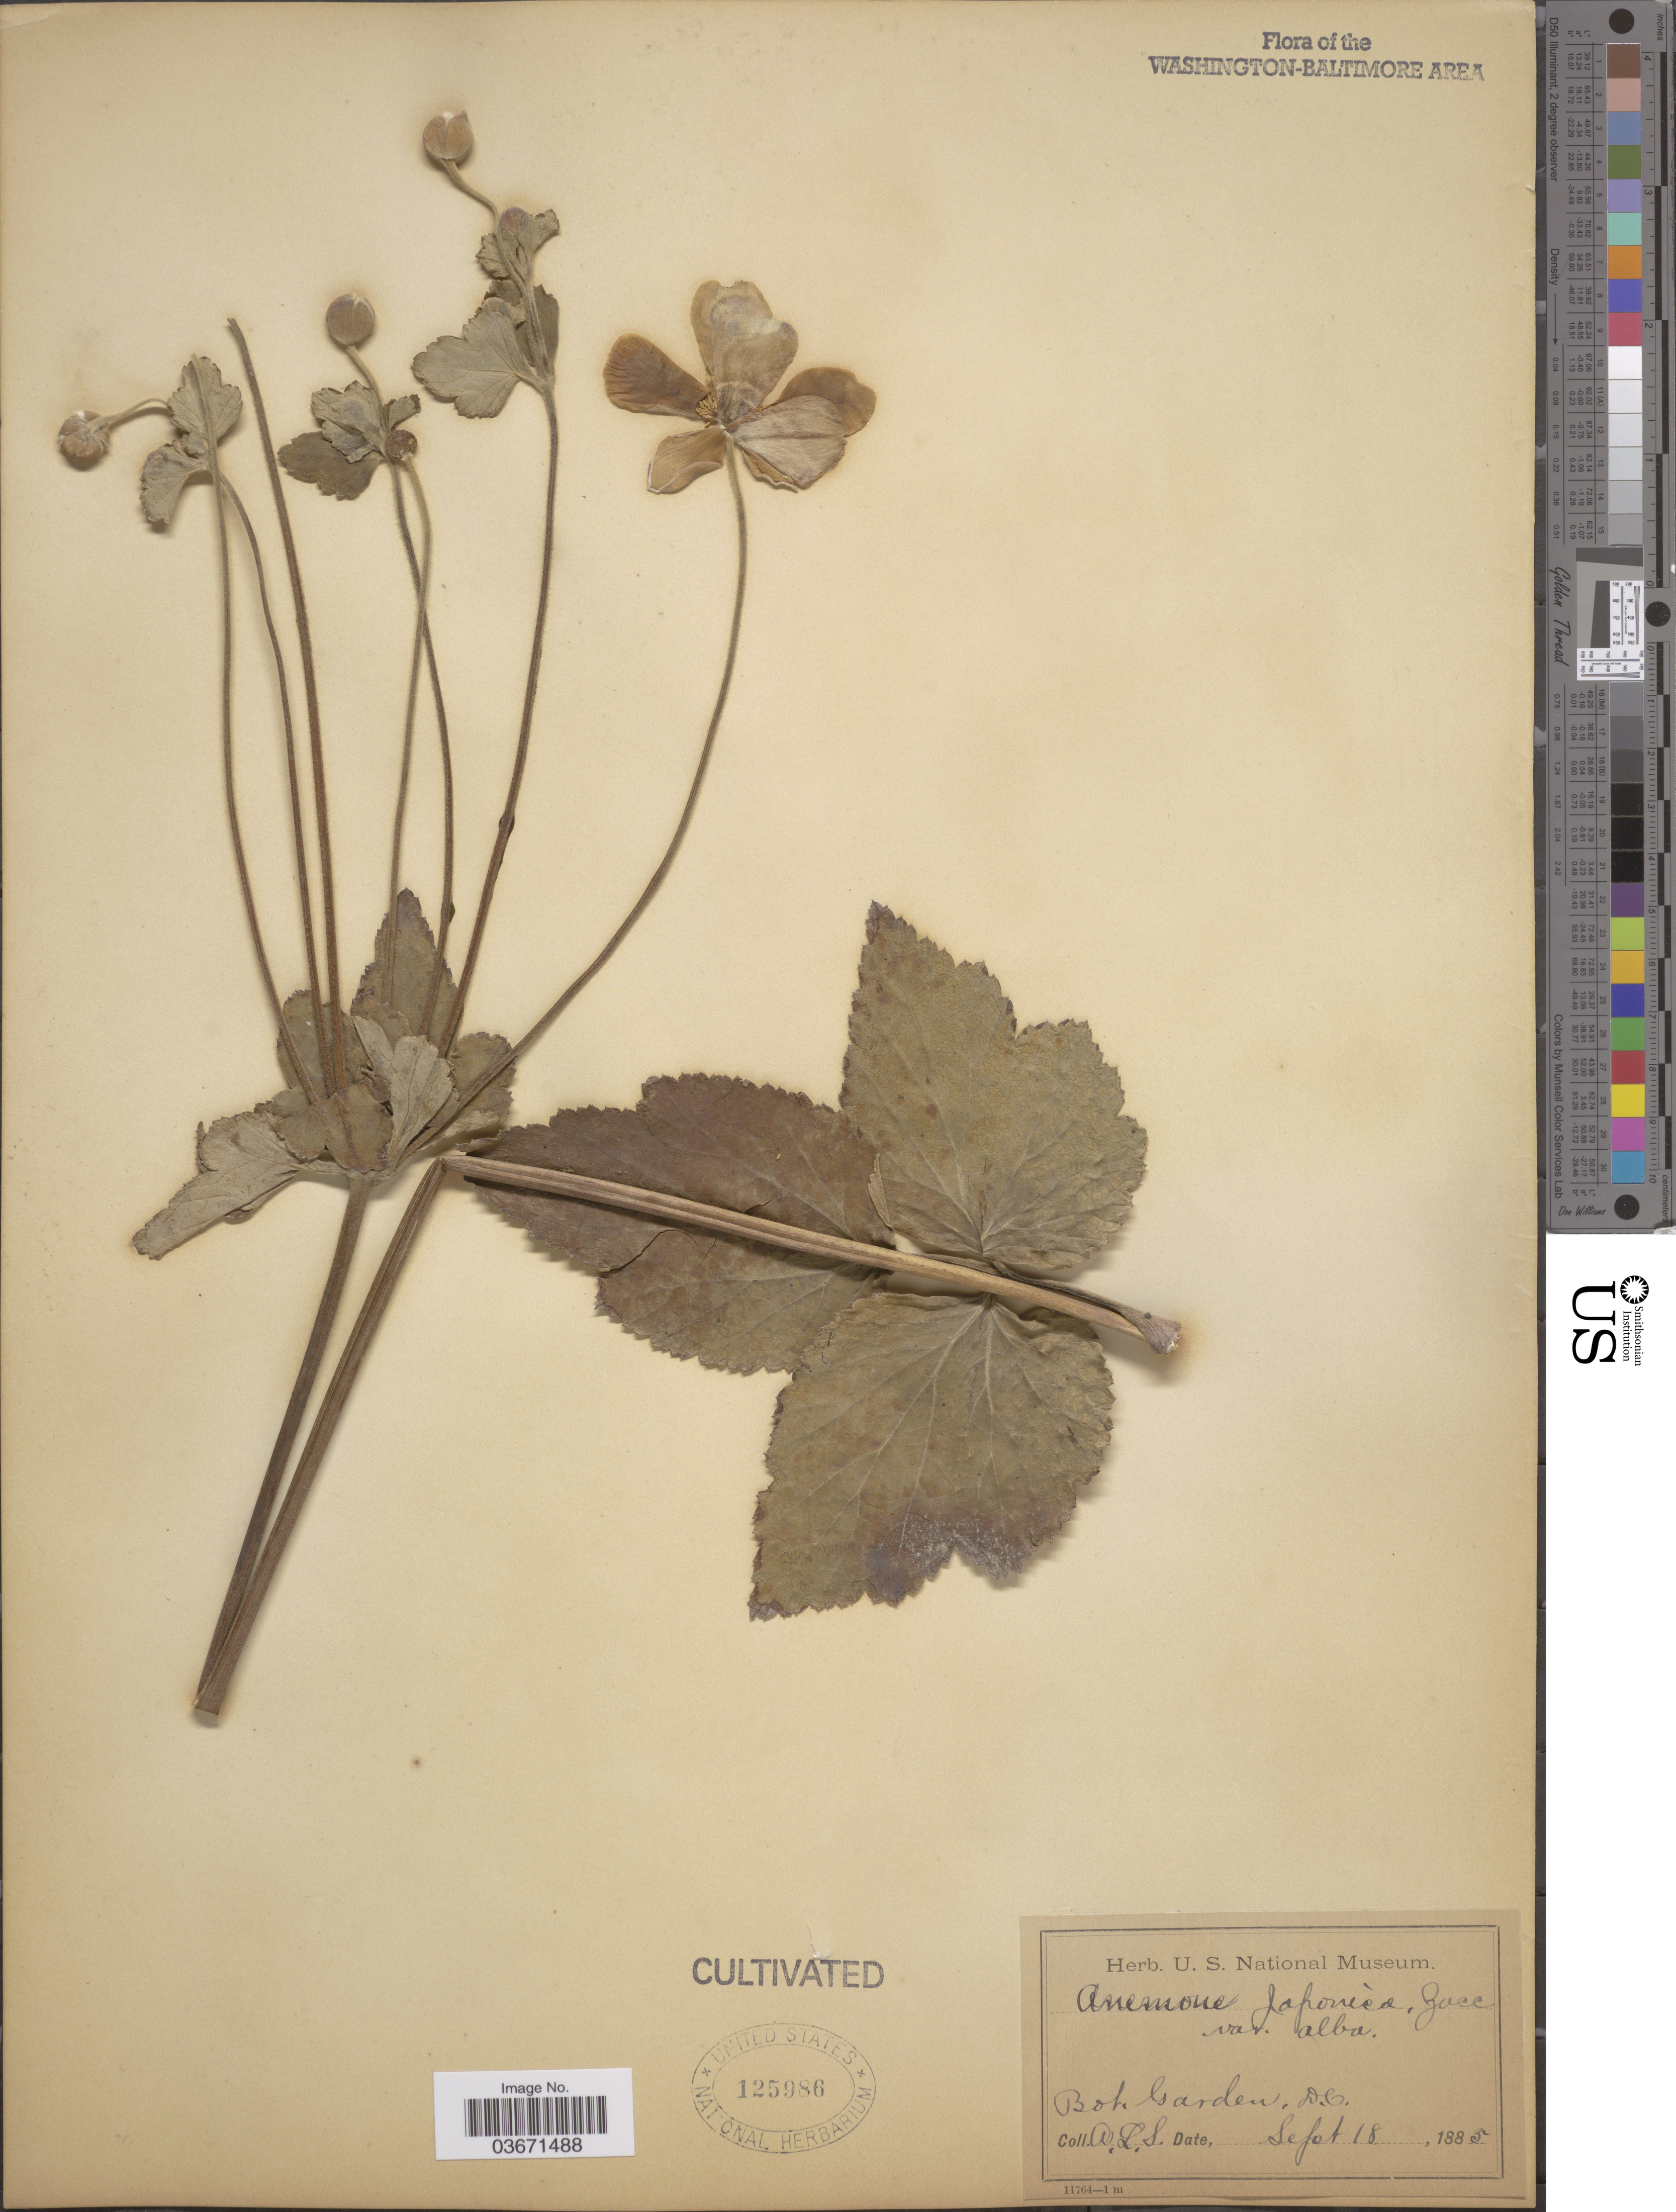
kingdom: Plantae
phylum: Tracheophyta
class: Magnoliopsida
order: Ranunculales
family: Ranunculaceae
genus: Anemone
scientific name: Anemone sp.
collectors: A. L. S.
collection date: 1885-09-18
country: United States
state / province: District of Columbia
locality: Bot. Garden.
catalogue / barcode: US 125986